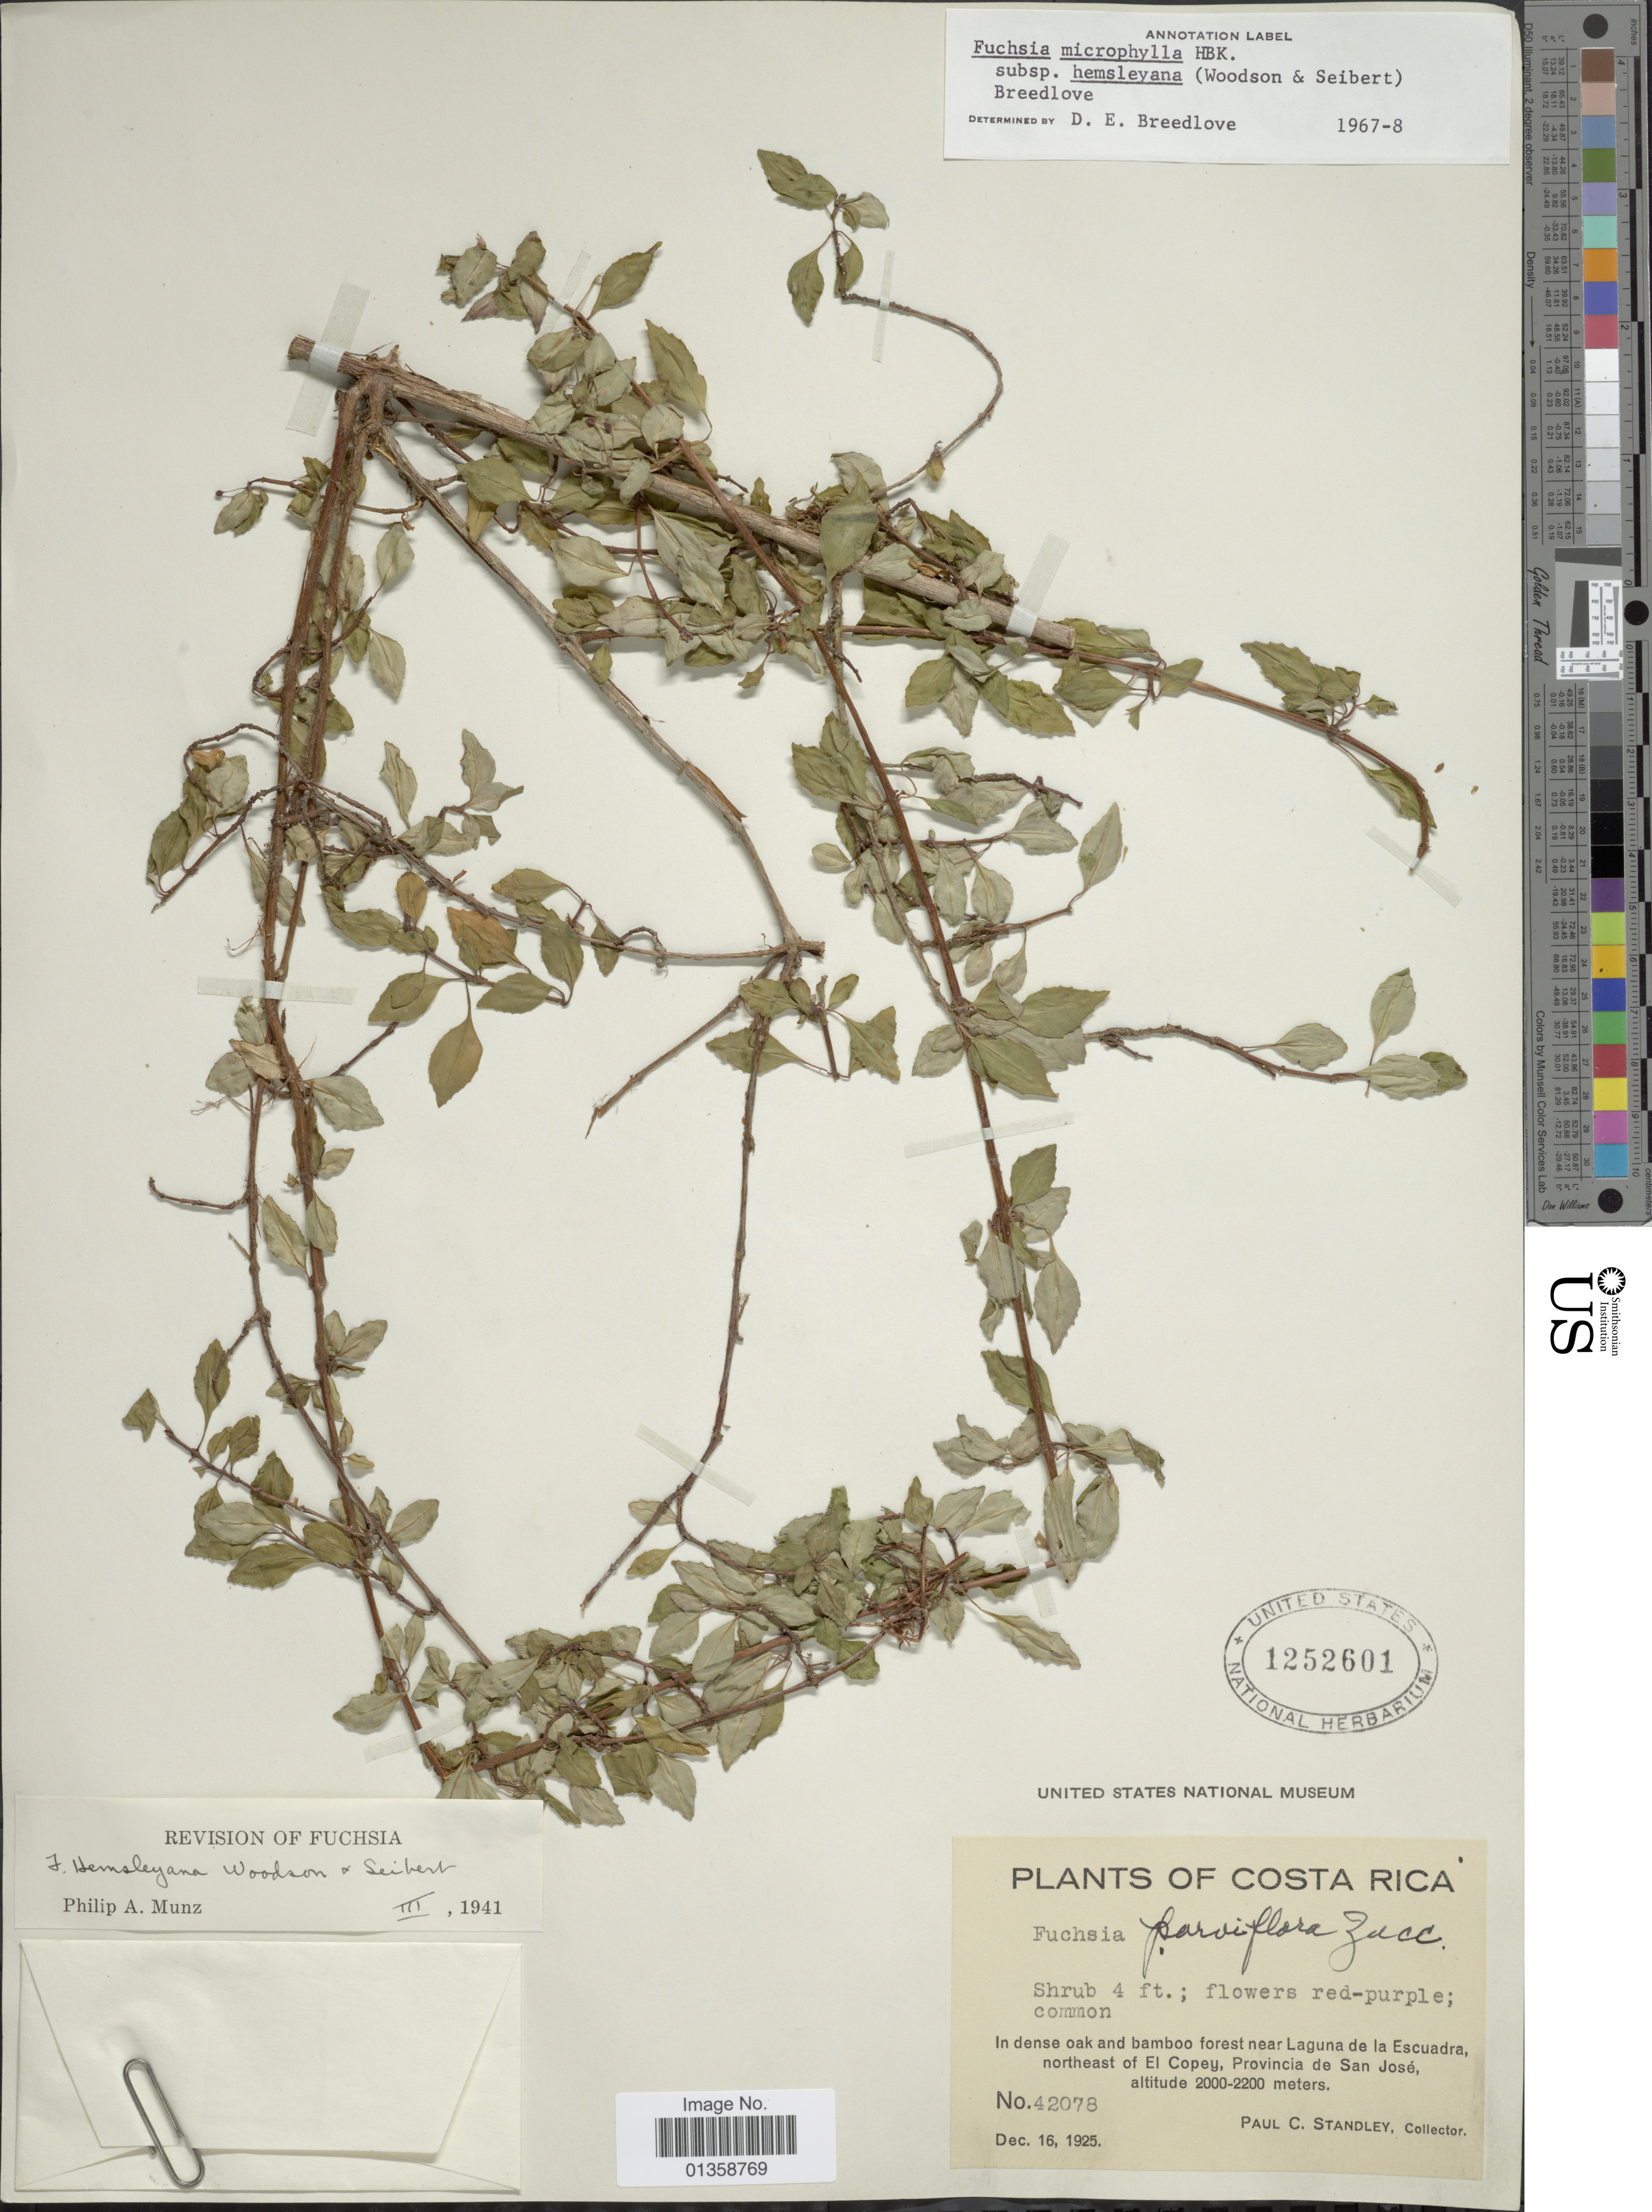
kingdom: Plantae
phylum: Tracheophyta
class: Magnoliopsida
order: Myrtales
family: Onagraceae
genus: Fuchsia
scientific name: Fuchsia microphylla subsp. hemsleyana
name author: (Woodson & Seibert) Breedlove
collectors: P. C. Standley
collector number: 42078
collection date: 1925-12-16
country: Costa Rica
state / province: San José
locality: Near Laguna de la Escuadra, northeast of El Copey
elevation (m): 2000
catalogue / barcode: US 1252601